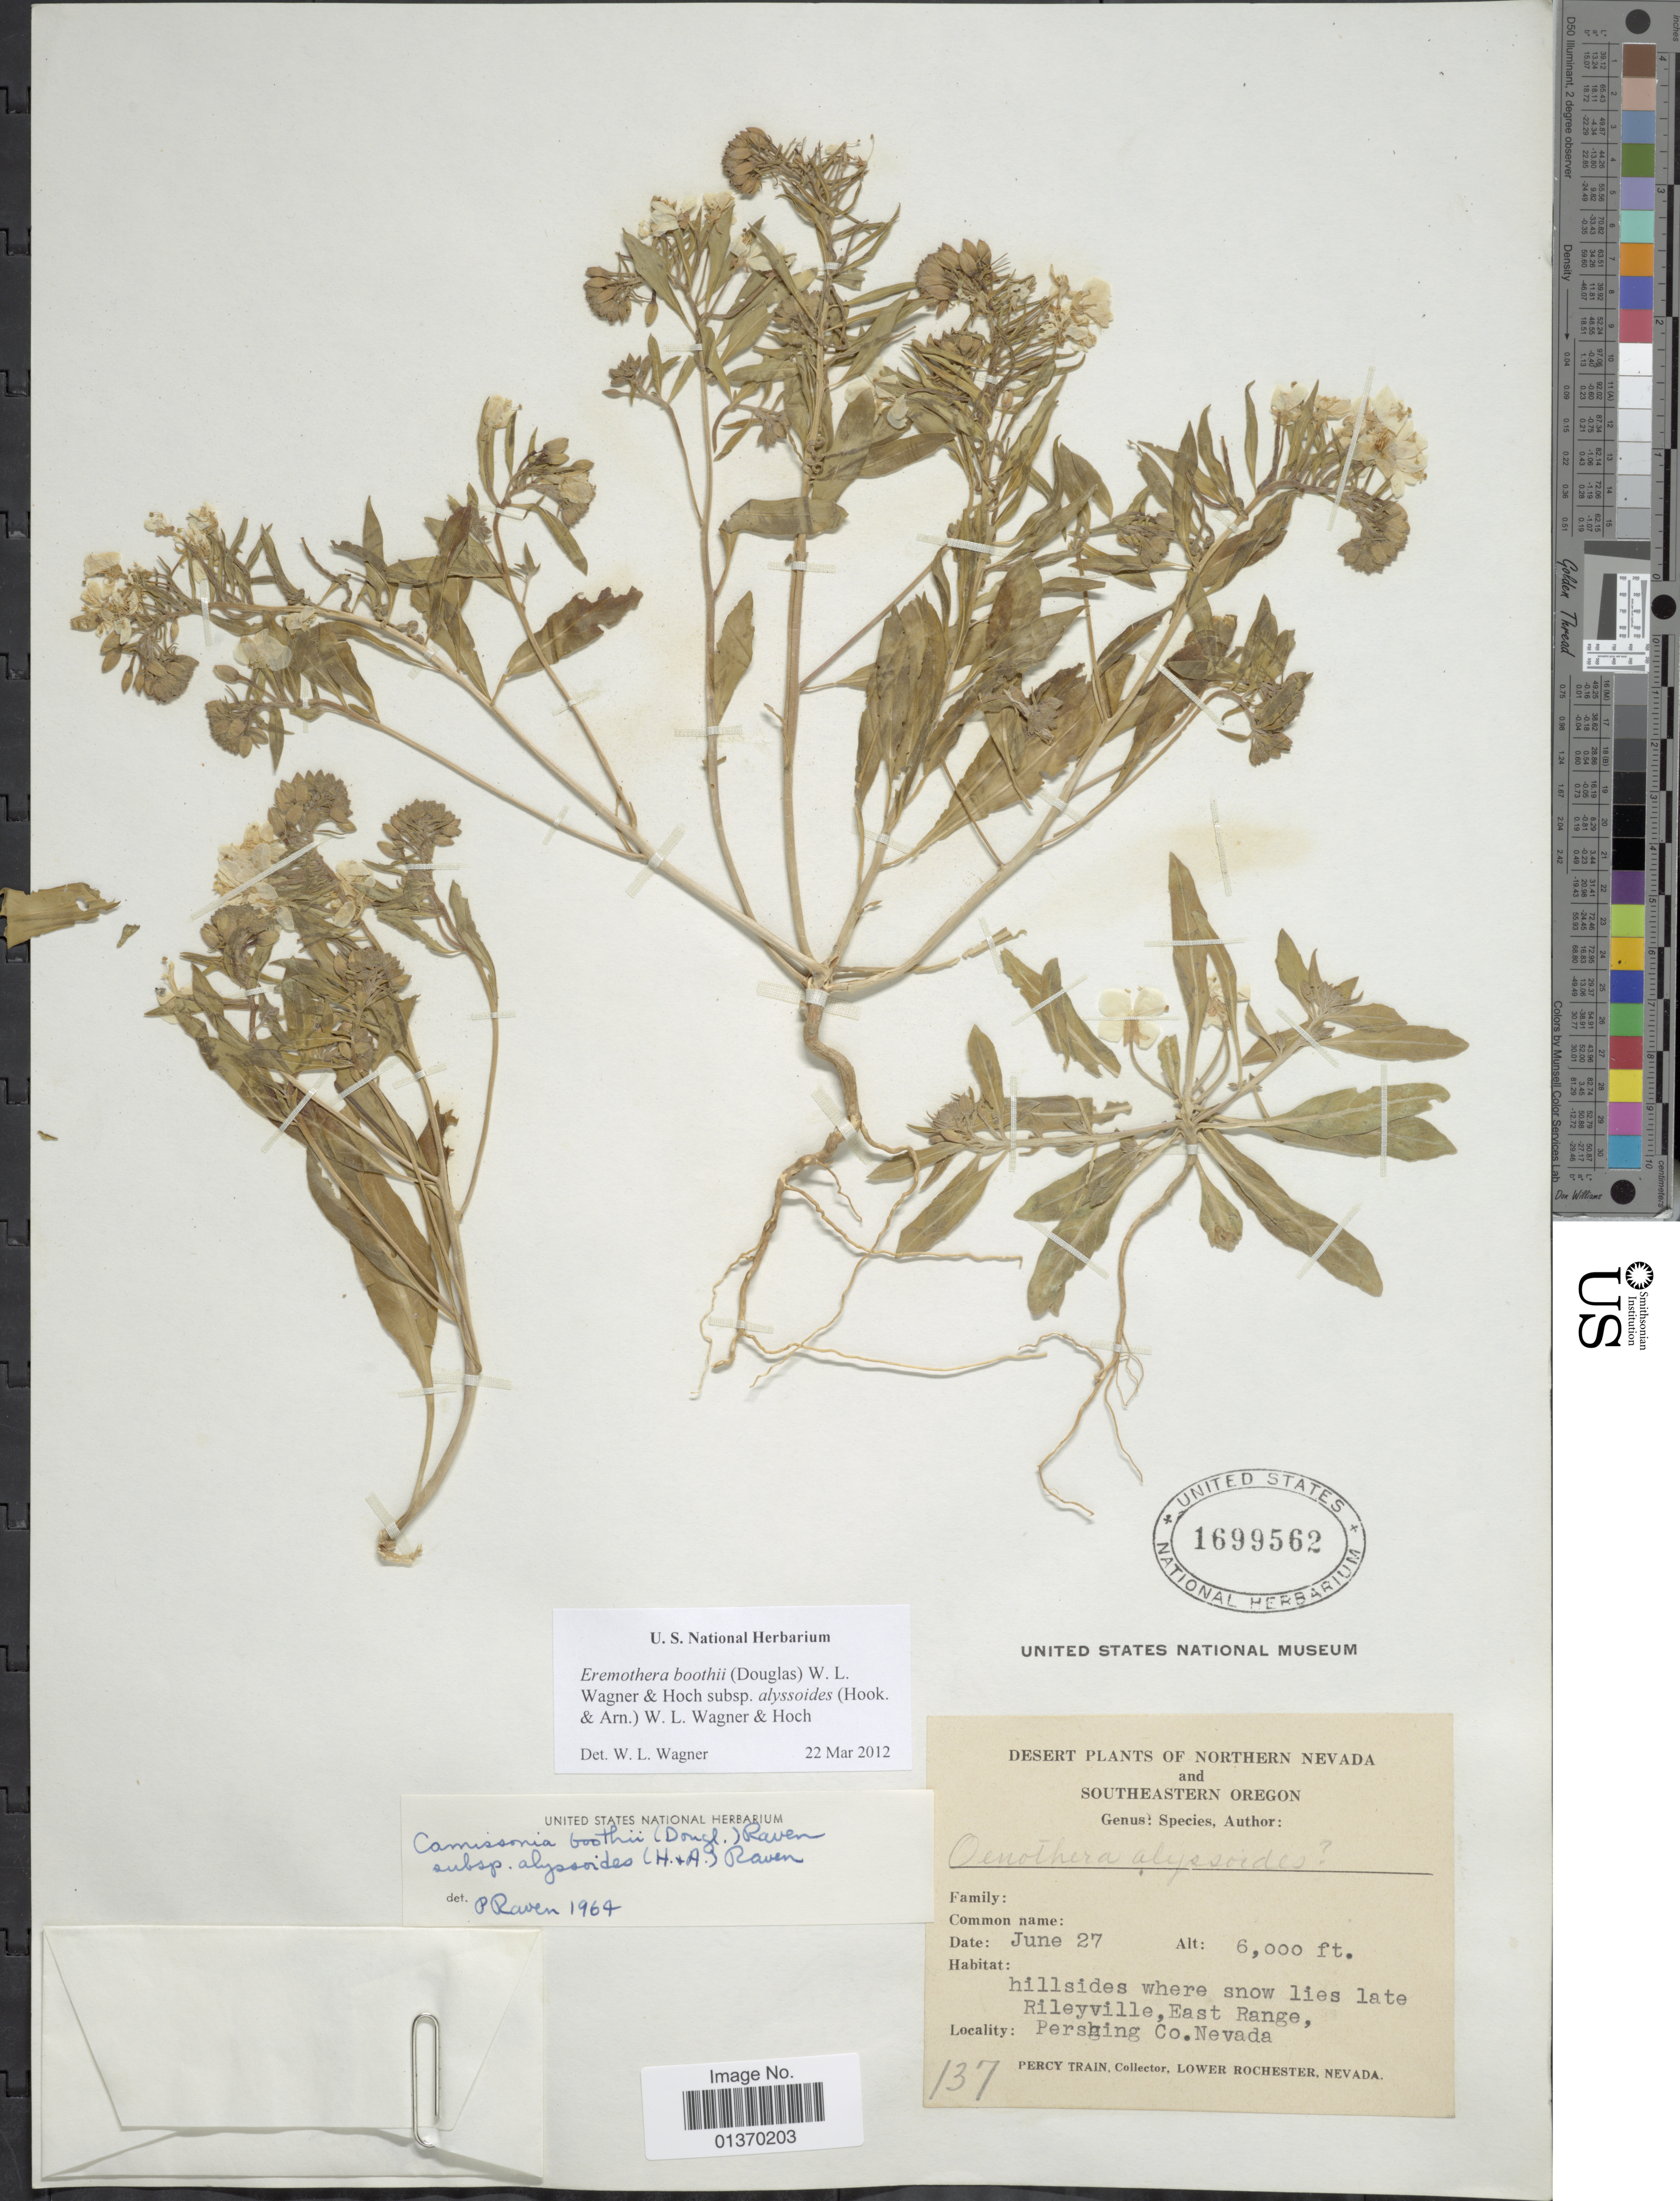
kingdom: Plantae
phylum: Tracheophyta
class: Magnoliopsida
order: Myrtales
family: Onagraceae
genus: Eremothera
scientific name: Eremothera boothii subsp. alyssoides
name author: (Hook. & Arn.) W.L. Wagner & Hoch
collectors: P. Train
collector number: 137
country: United States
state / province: Nevada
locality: Desert Plants of Northern Nevada and Southeastern Oregon, hillsides where snow lies late Rileyville, East Range, Pershing Co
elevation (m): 1829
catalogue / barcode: US 1699562